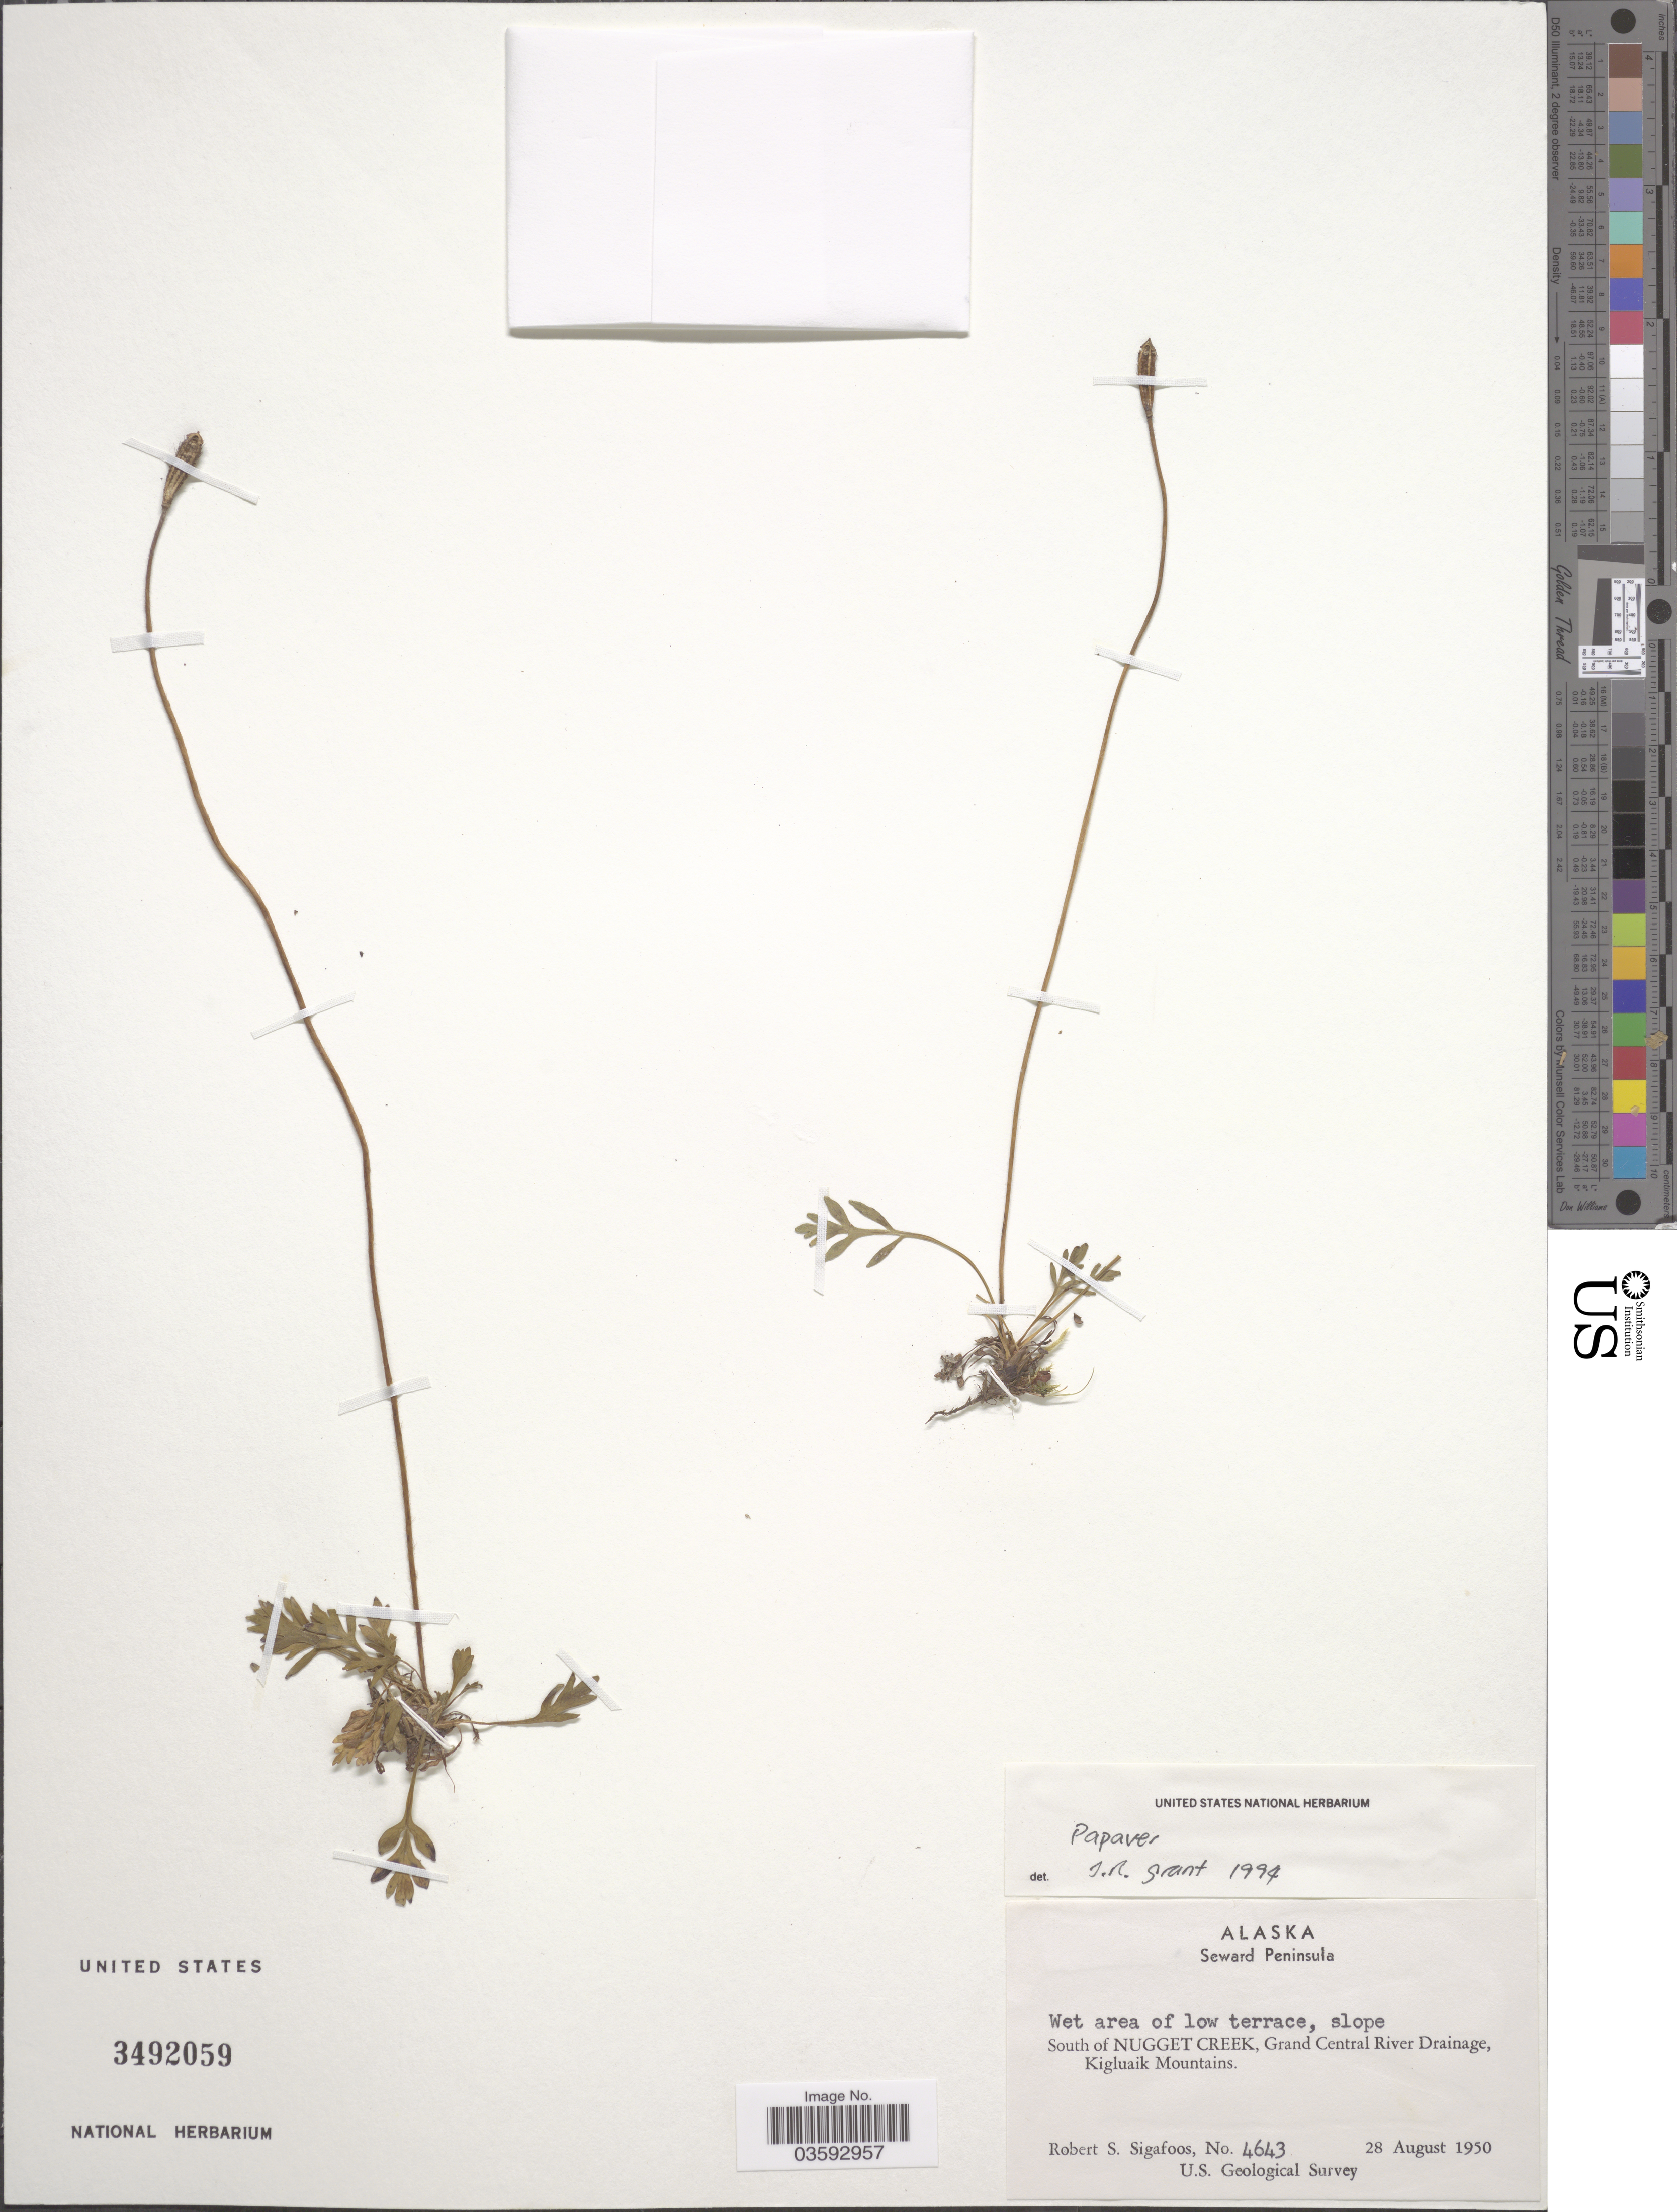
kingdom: Plantae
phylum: Tracheophyta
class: Magnoliopsida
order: Ranunculales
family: Papaveraceae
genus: Papaver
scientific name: Papaver sp.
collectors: R. Sigafoos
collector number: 4643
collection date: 1950-08-28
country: United States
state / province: Alaska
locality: Seward Peninsula. South of Nugget Creek, Grand Central River Drainage, Kigluaik Mountains.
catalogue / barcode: US 3492059